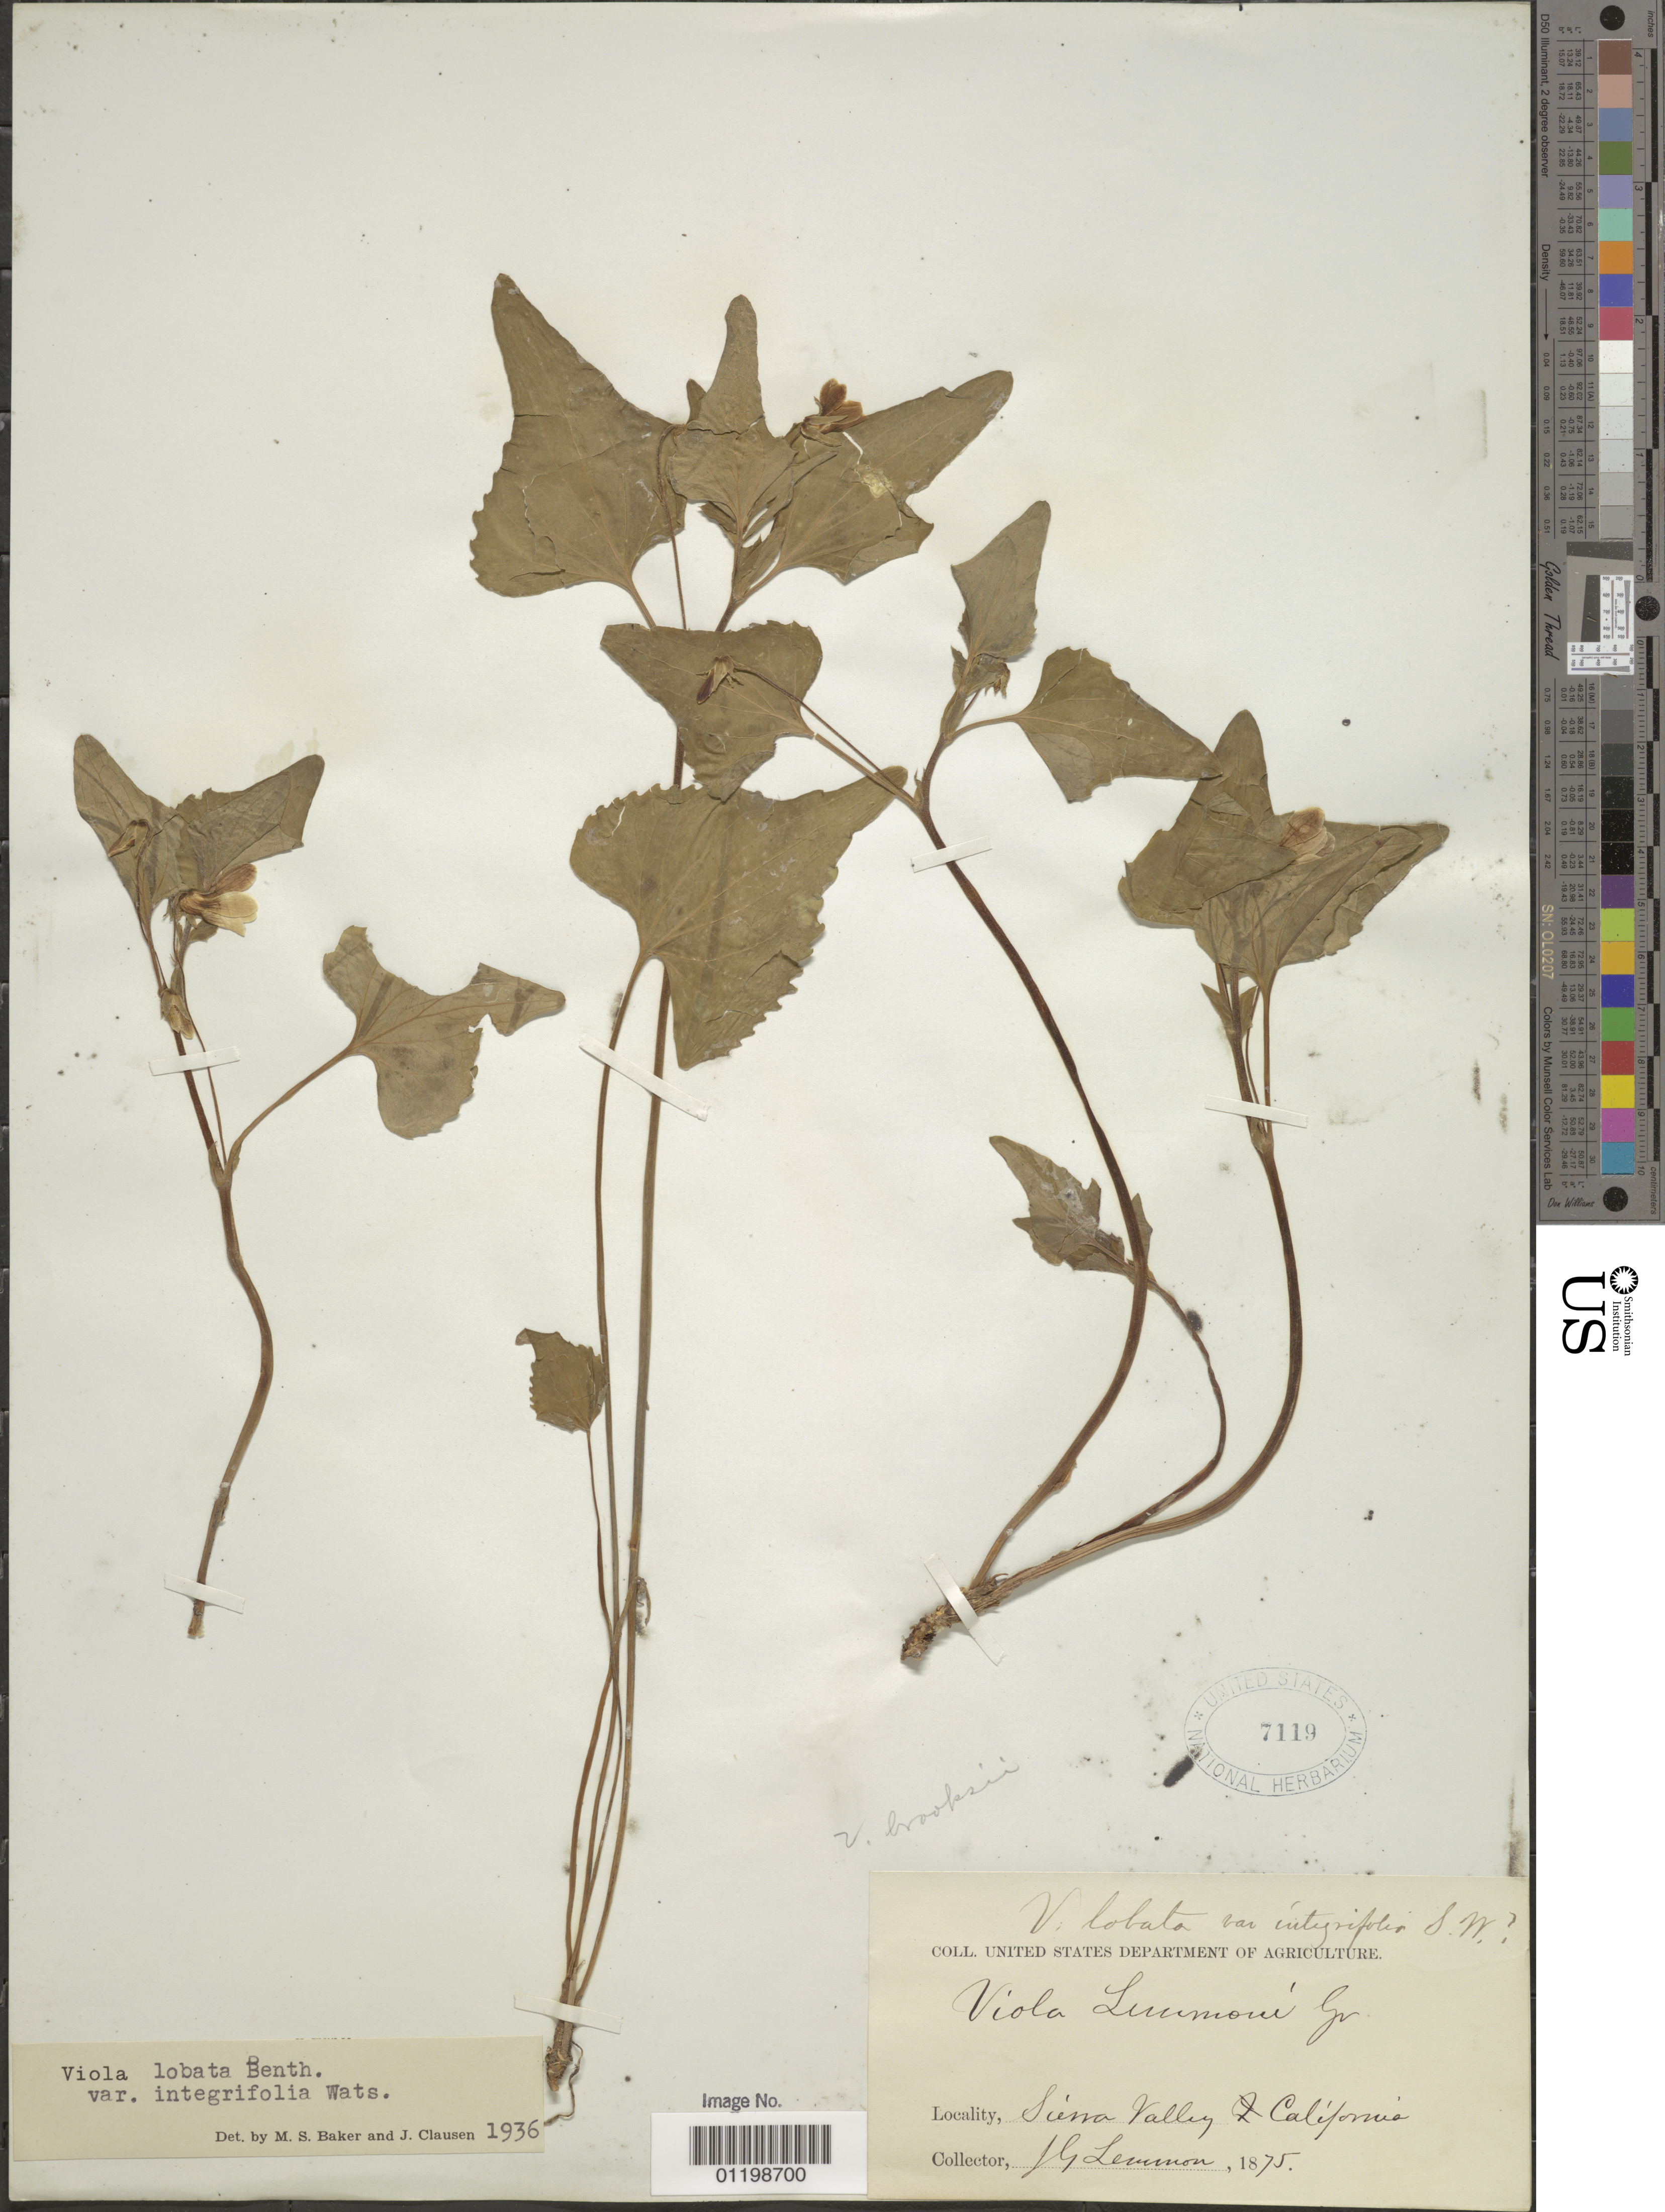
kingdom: Plantae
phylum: Tracheophyta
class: Magnoliopsida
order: Malpighiales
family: Violaceae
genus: Viola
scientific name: Viola lobata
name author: Benth.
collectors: J. G. Lemmon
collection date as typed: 1875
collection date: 1875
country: United States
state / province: California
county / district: Sierra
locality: Sierra Valley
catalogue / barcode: US 7119